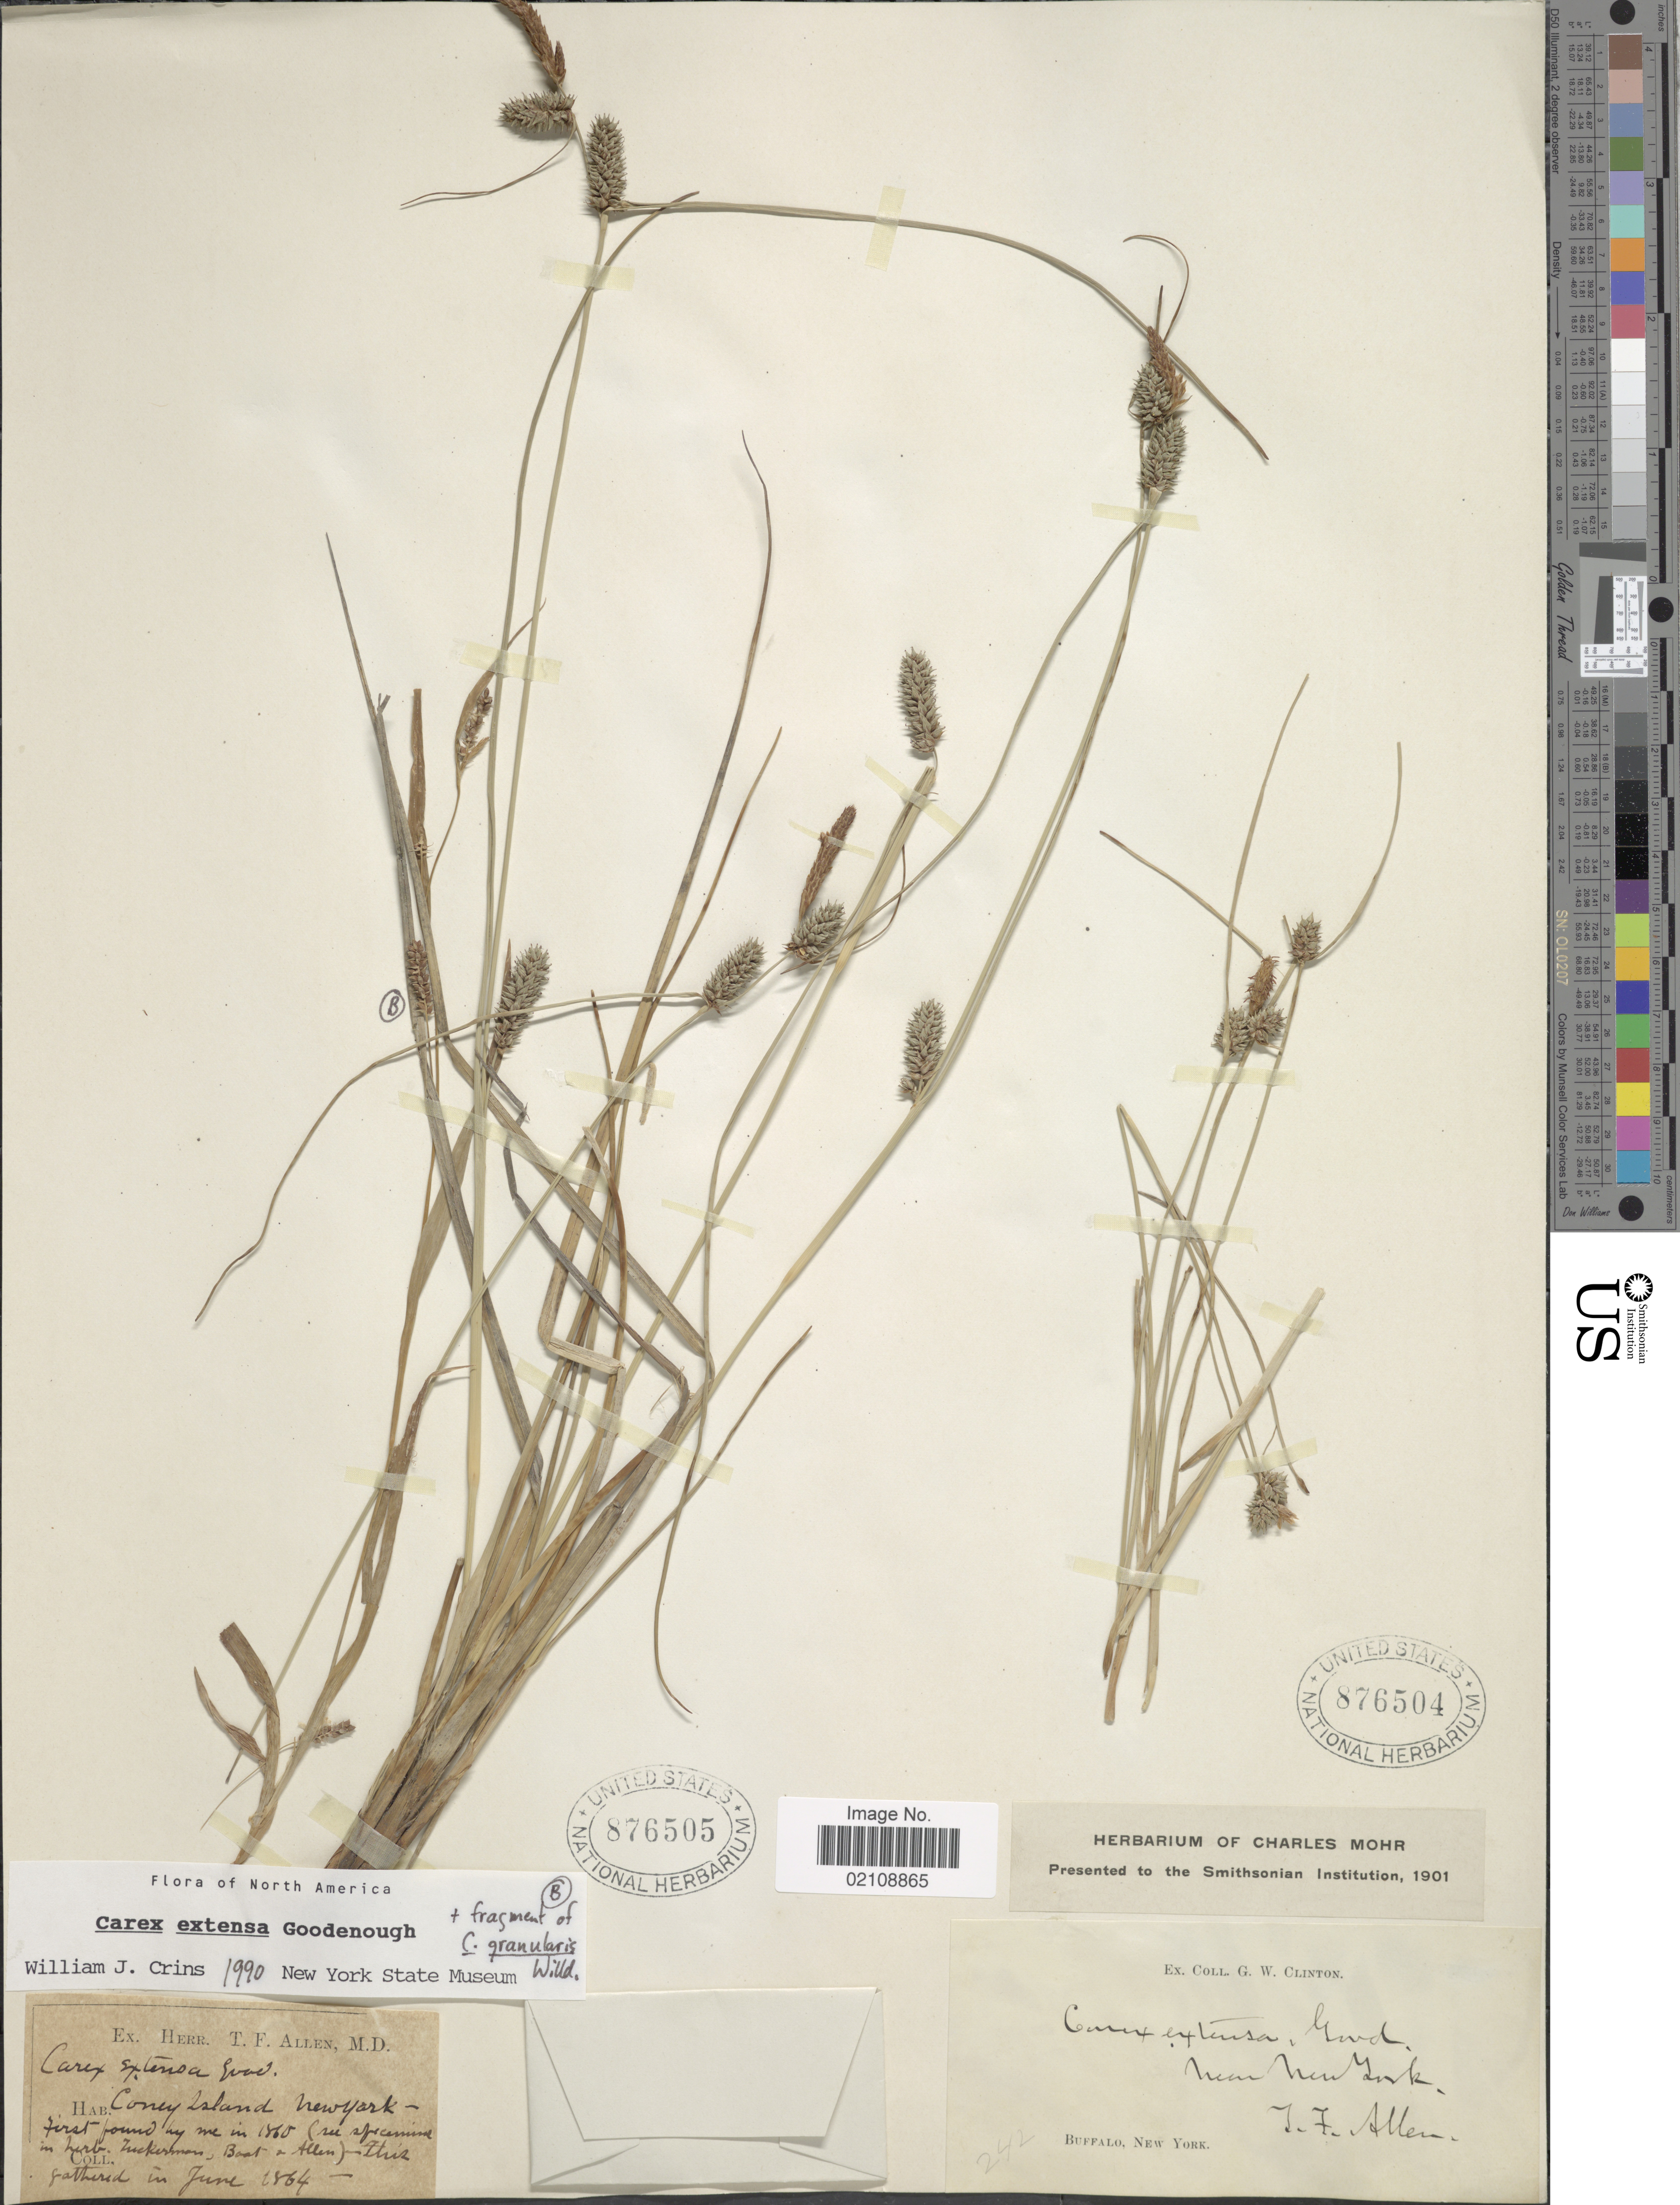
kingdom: Plantae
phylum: Tracheophyta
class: Liliopsida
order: Poales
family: Cyperaceae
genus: Carex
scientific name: Carex extensa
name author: Gooden.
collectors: T. Allen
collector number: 242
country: United States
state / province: New York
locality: Near New York, Buffalo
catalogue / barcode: US 876504-2